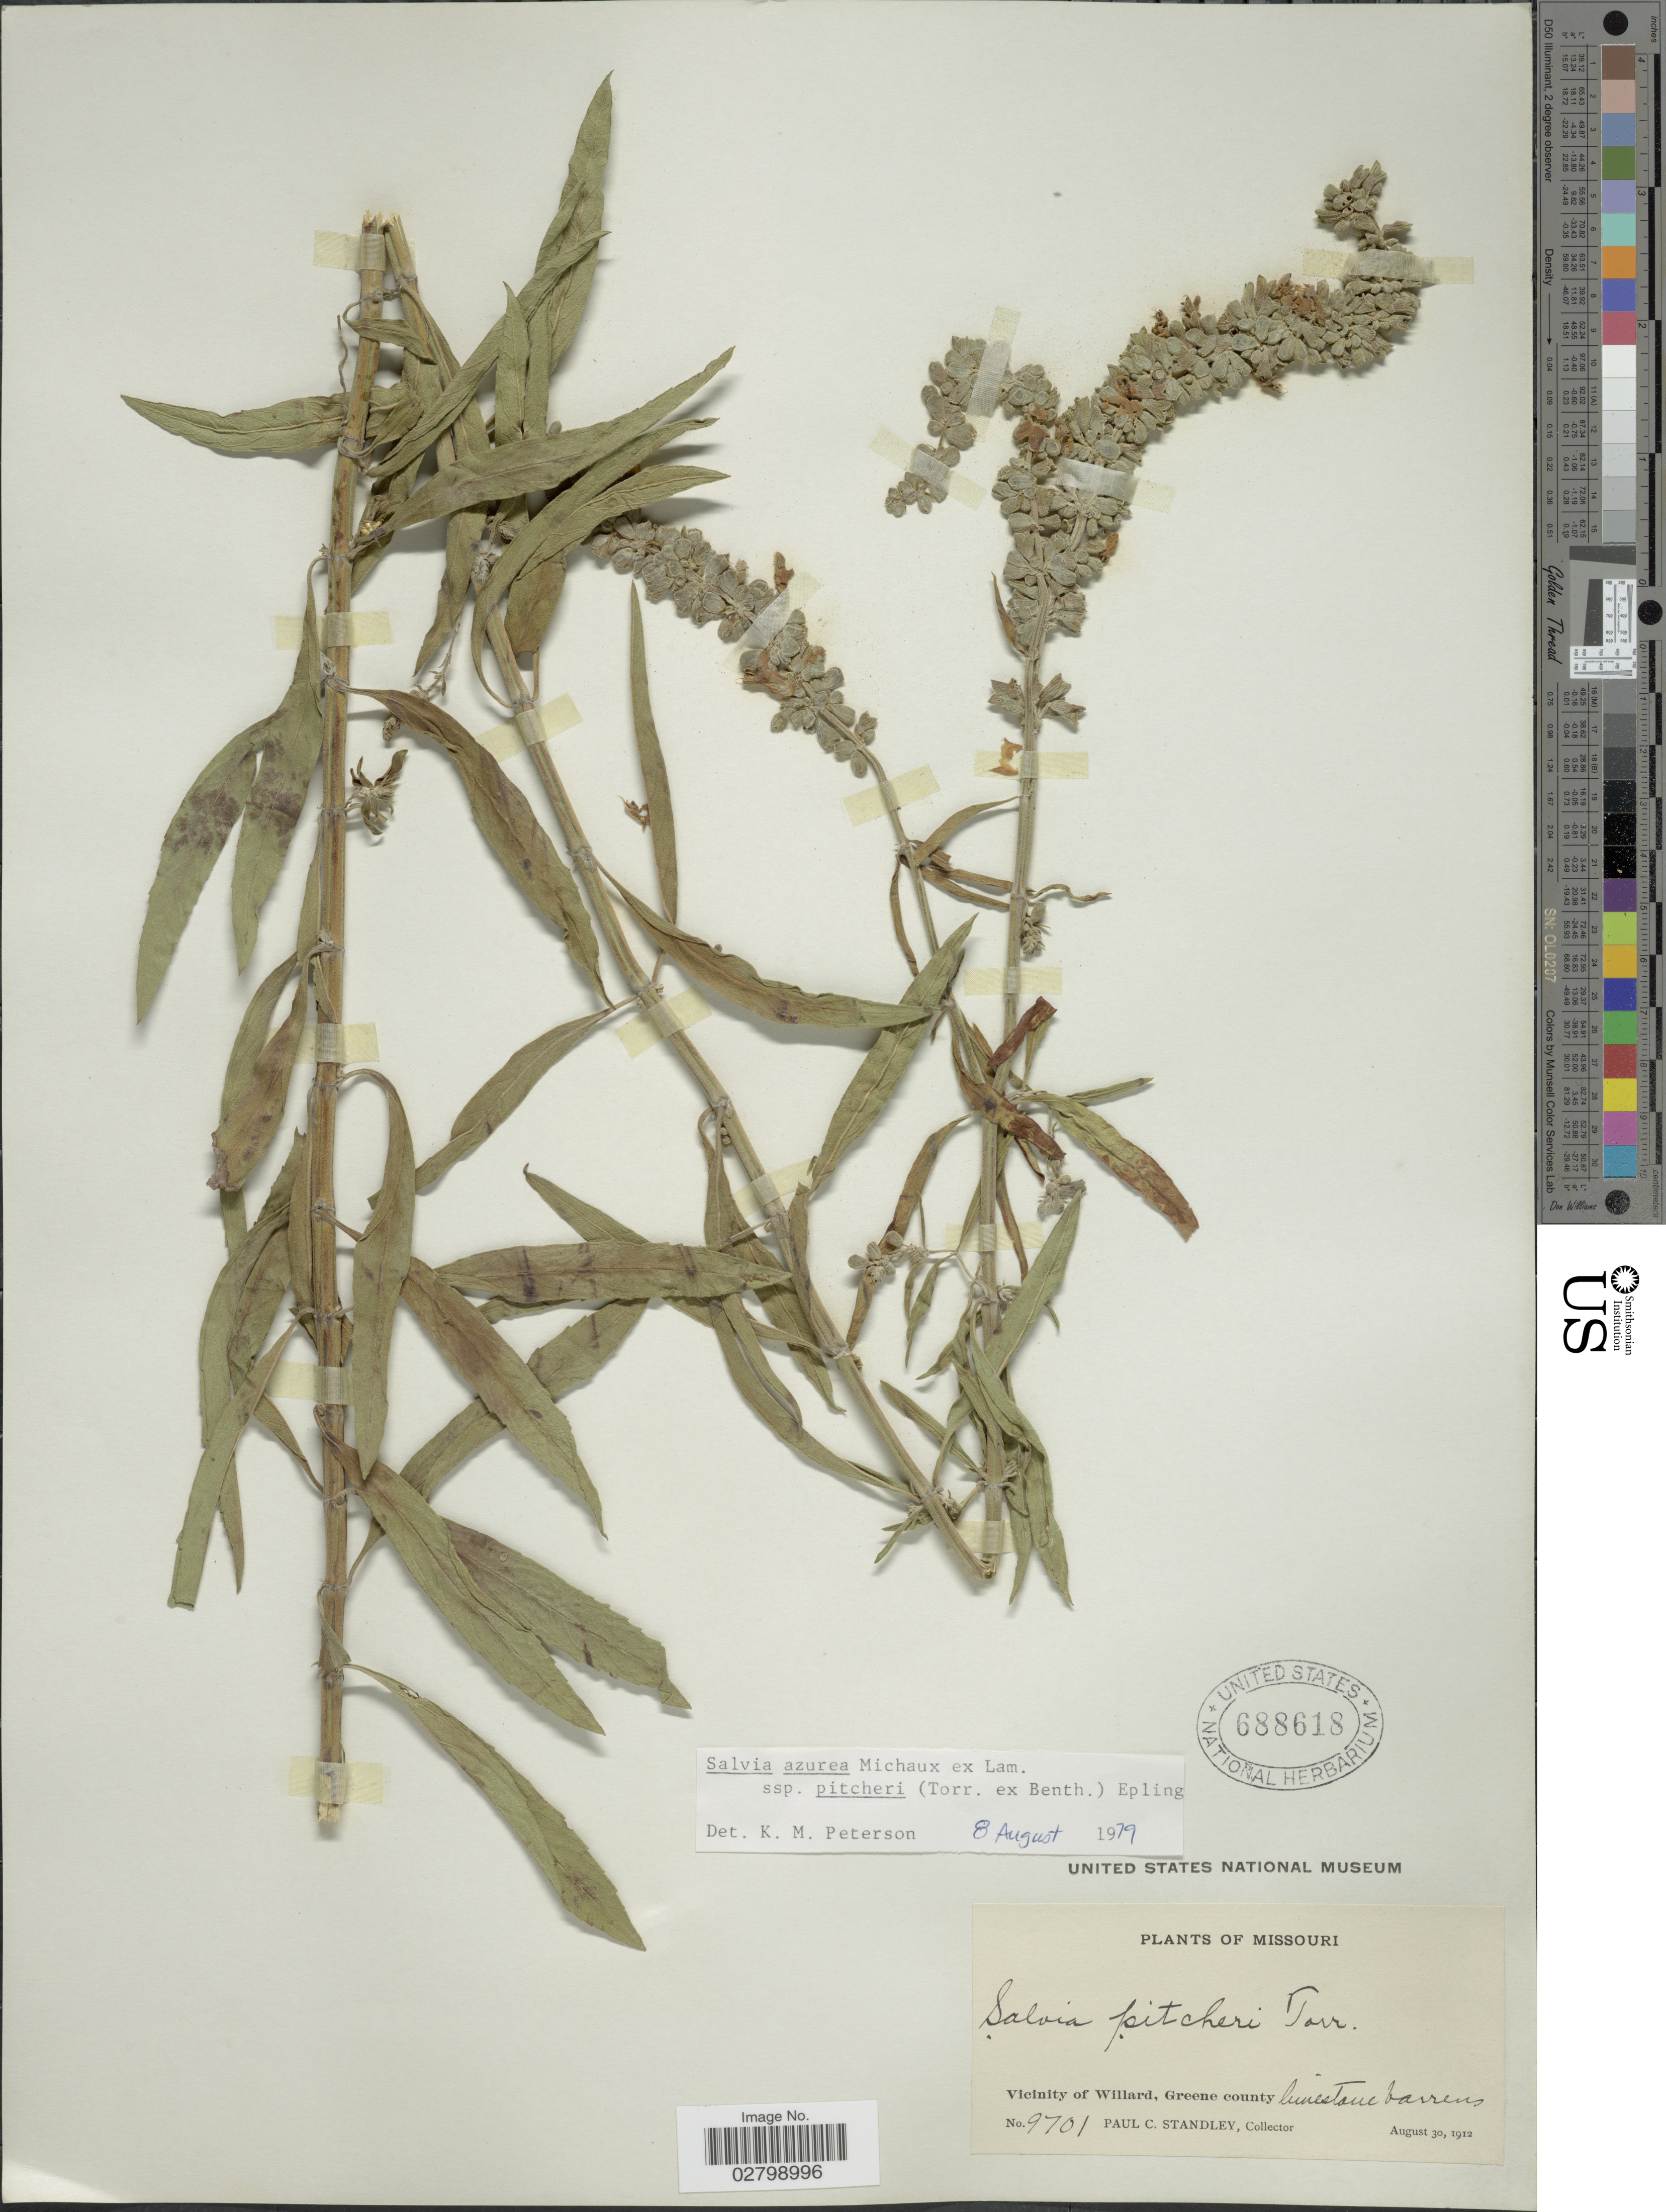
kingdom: Plantae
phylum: Tracheophyta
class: Magnoliopsida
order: Lamiales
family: Lamiaceae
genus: Salvia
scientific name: Salvia azurea subsp. pitcheri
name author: Michx. ex Lam.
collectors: P. C. Standley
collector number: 9701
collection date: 1912-08-30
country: United States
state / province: Missouri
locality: Vicinity of Willard, Greene county, limestone barrens.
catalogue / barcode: US 688618